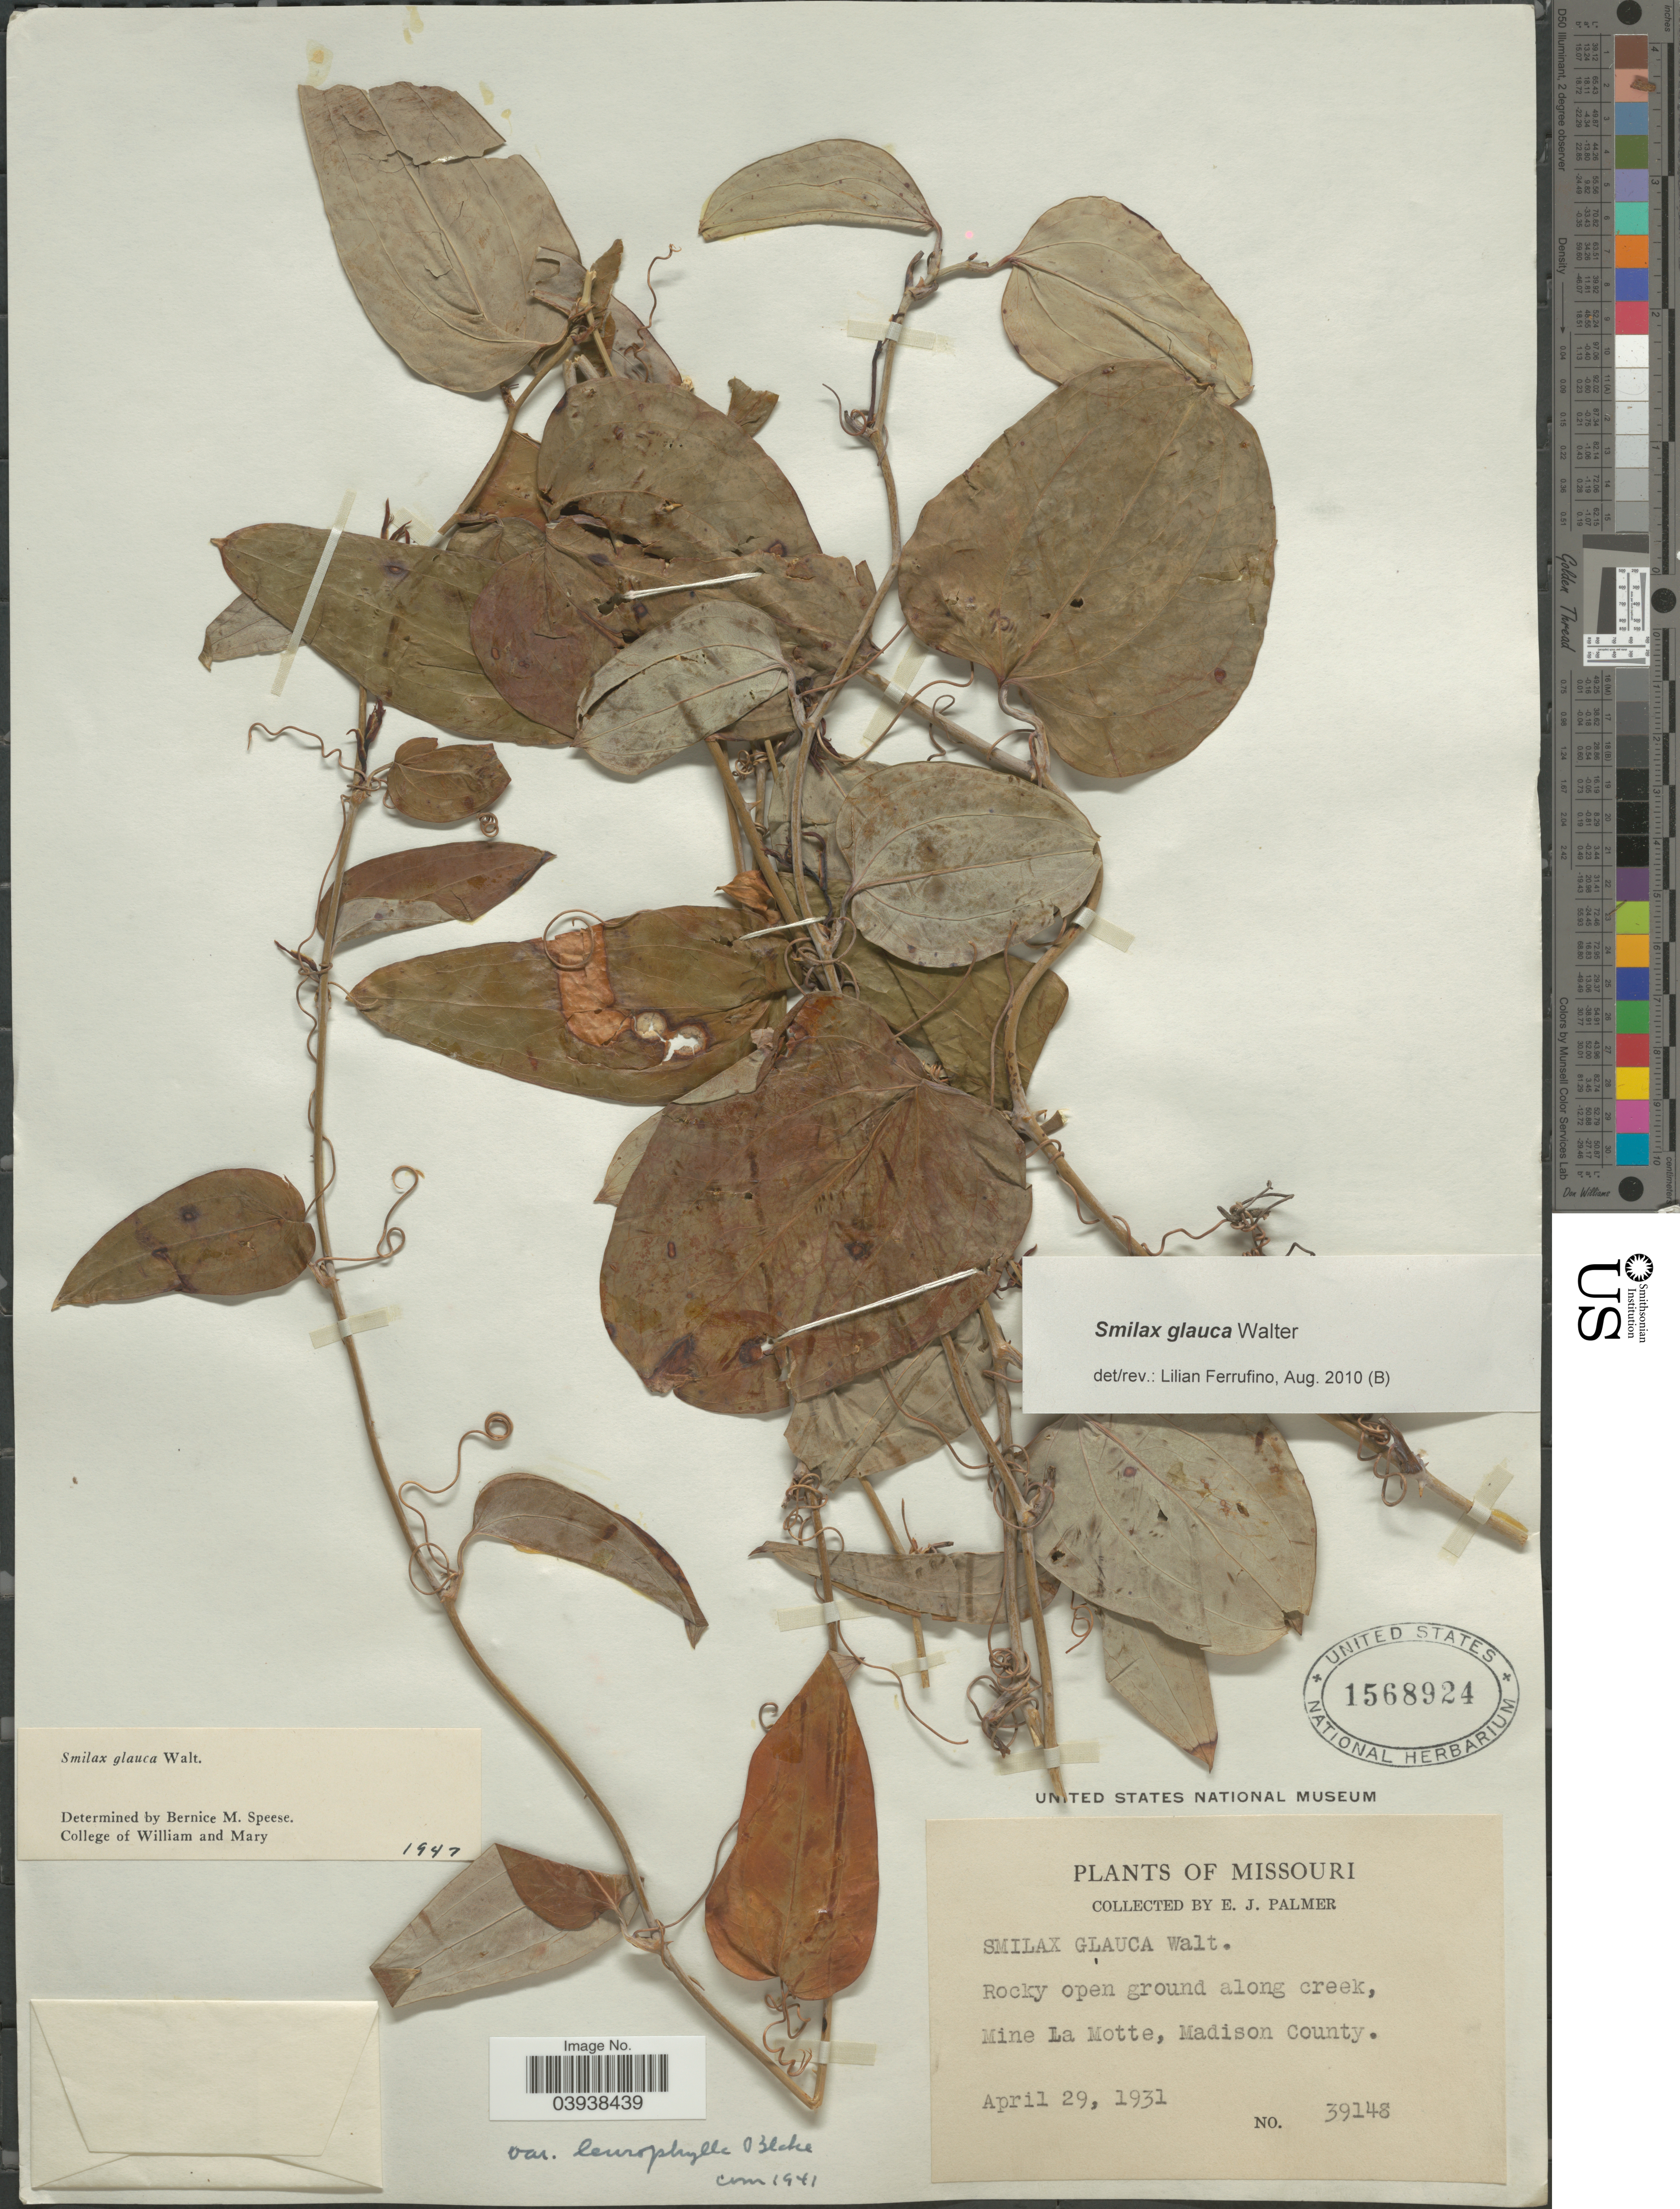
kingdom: Plantae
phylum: Tracheophyta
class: Liliopsida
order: Liliales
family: Smilacaceae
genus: Smilax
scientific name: Smilax glauca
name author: Walter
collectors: E. J. Palmer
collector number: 39148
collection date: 1931-04-29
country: United States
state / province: Missouri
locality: Mine La Motte, Madison County.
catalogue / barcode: US 1568924